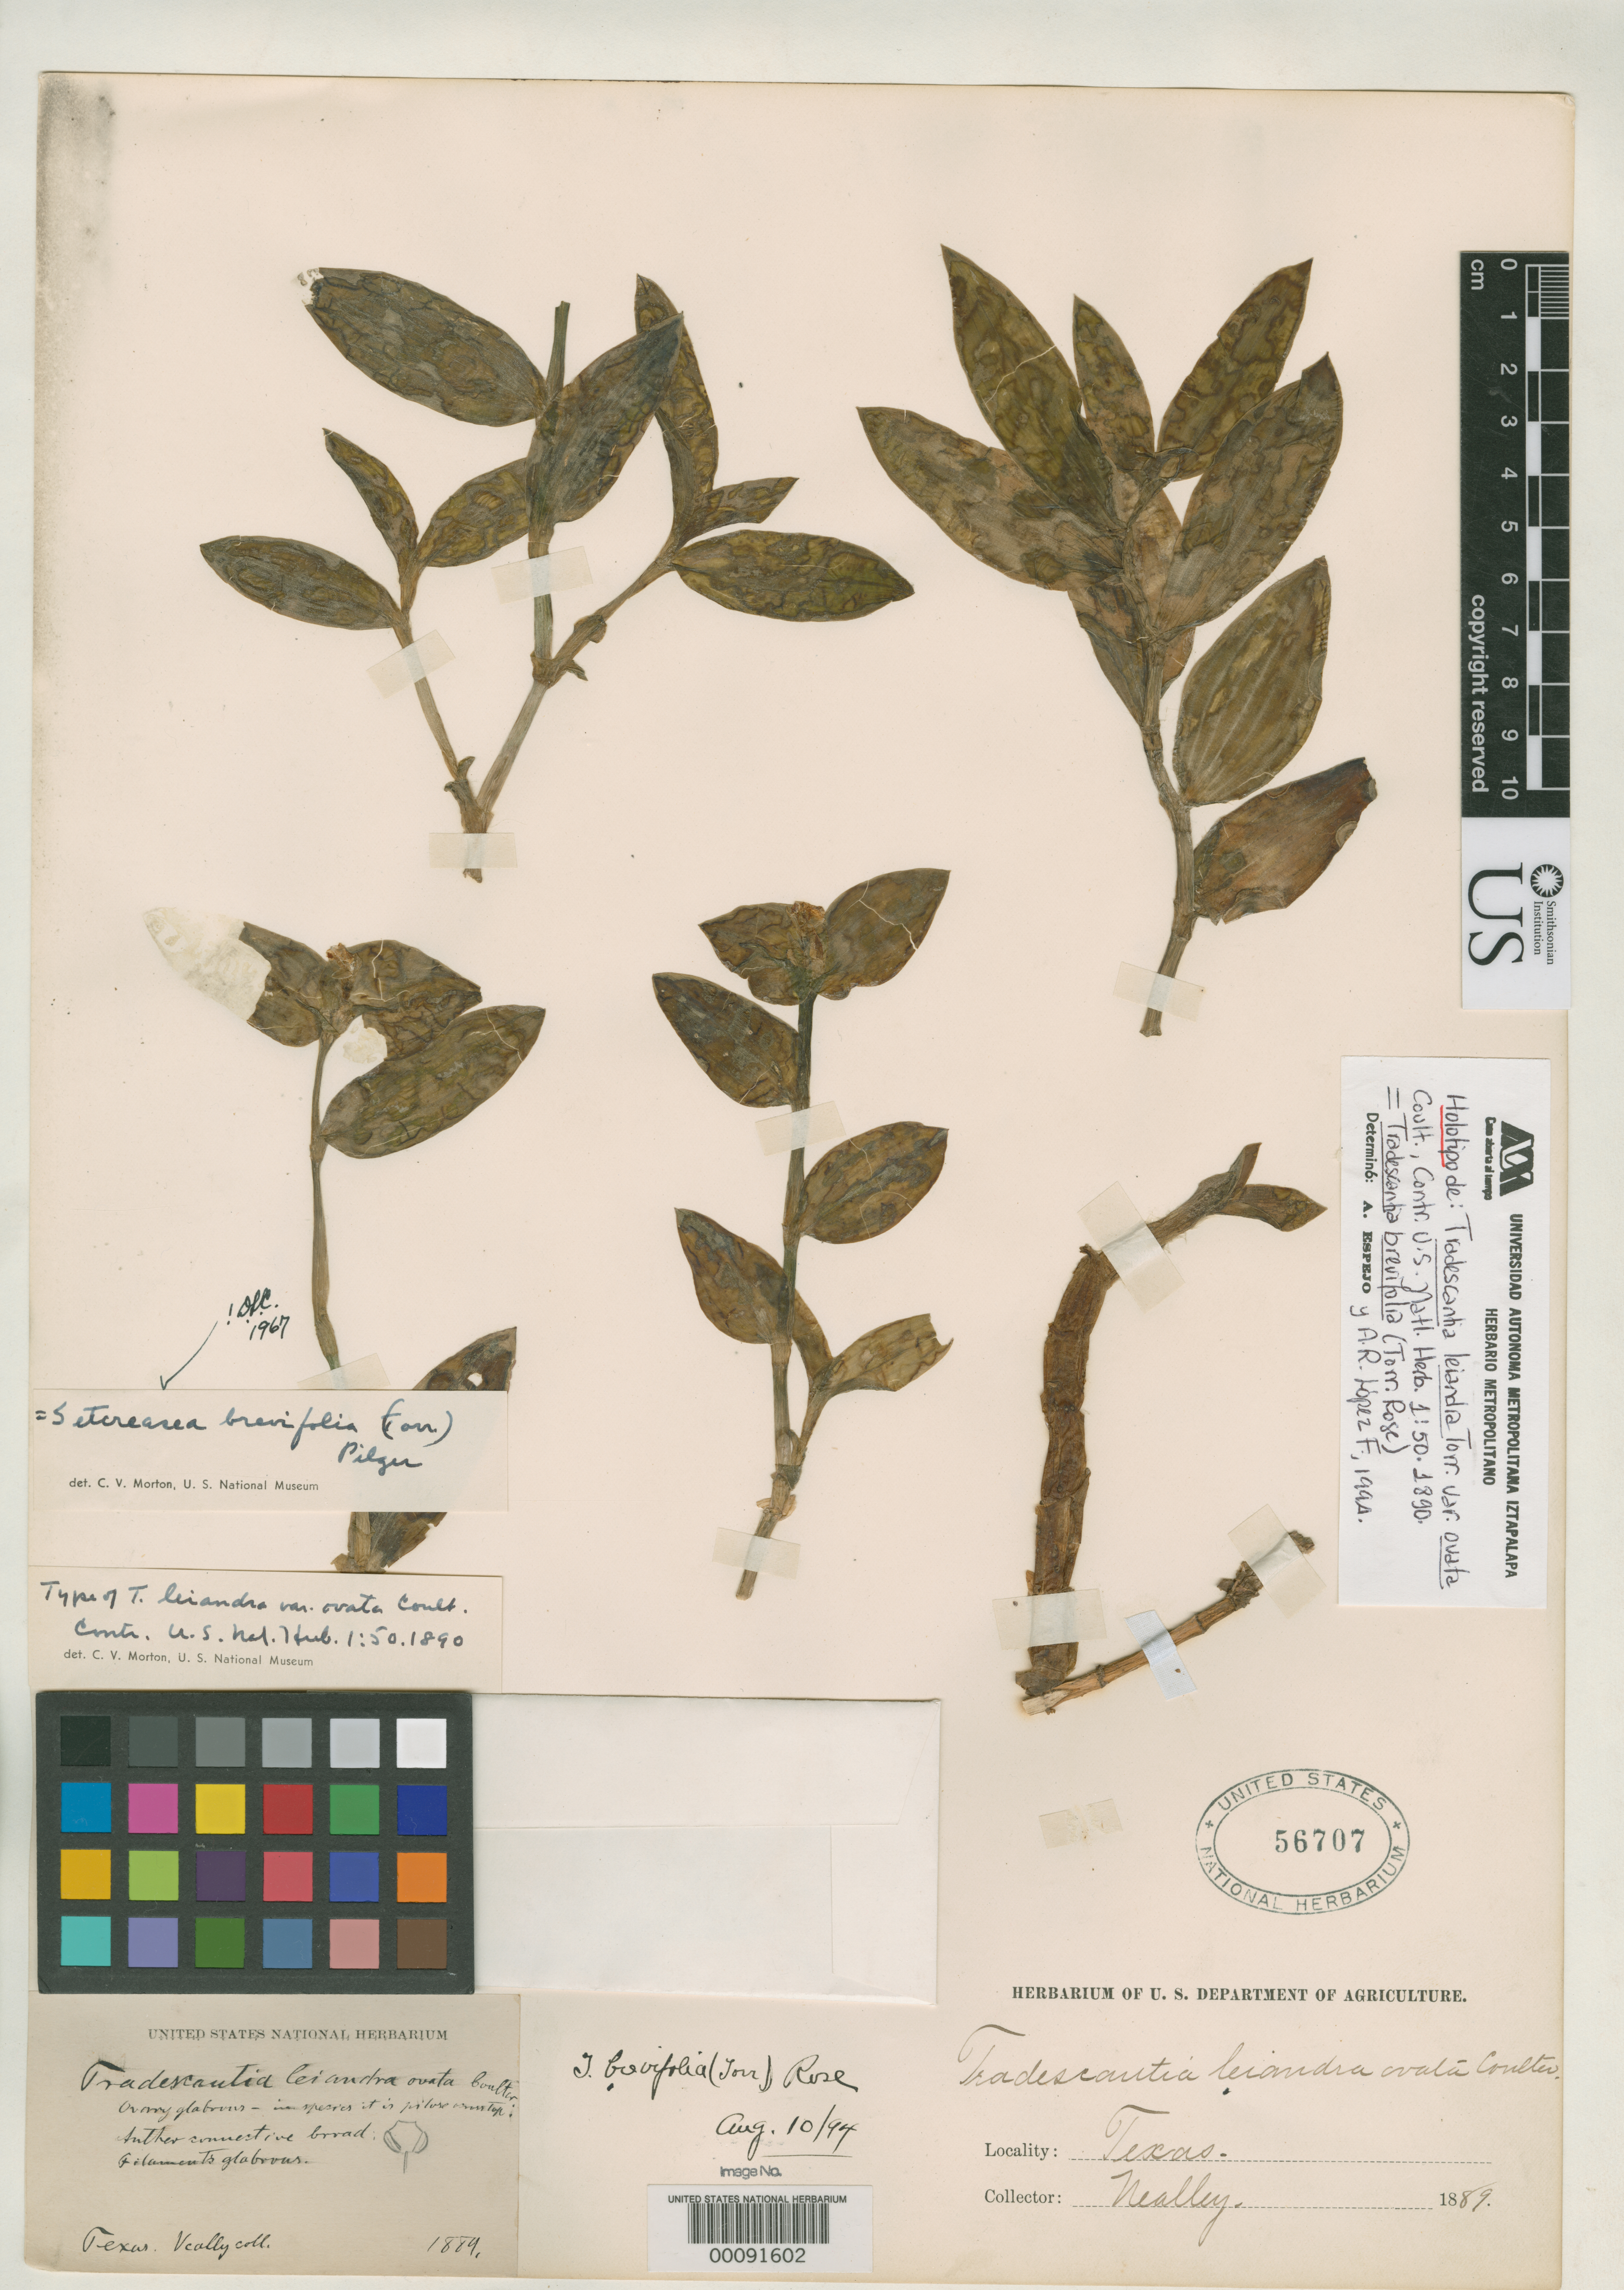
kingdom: Plantae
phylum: Tracheophyta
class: Liliopsida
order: Commelinales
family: Commelinaceae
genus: Tradescantia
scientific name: Tradescantia leiandra var. ovata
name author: J.M. Coult.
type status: Holotype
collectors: G. C. Nealley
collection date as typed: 1889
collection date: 1889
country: United States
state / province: Texas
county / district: Presidio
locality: Chenate [Chinati] Mountains.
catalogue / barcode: US 56707